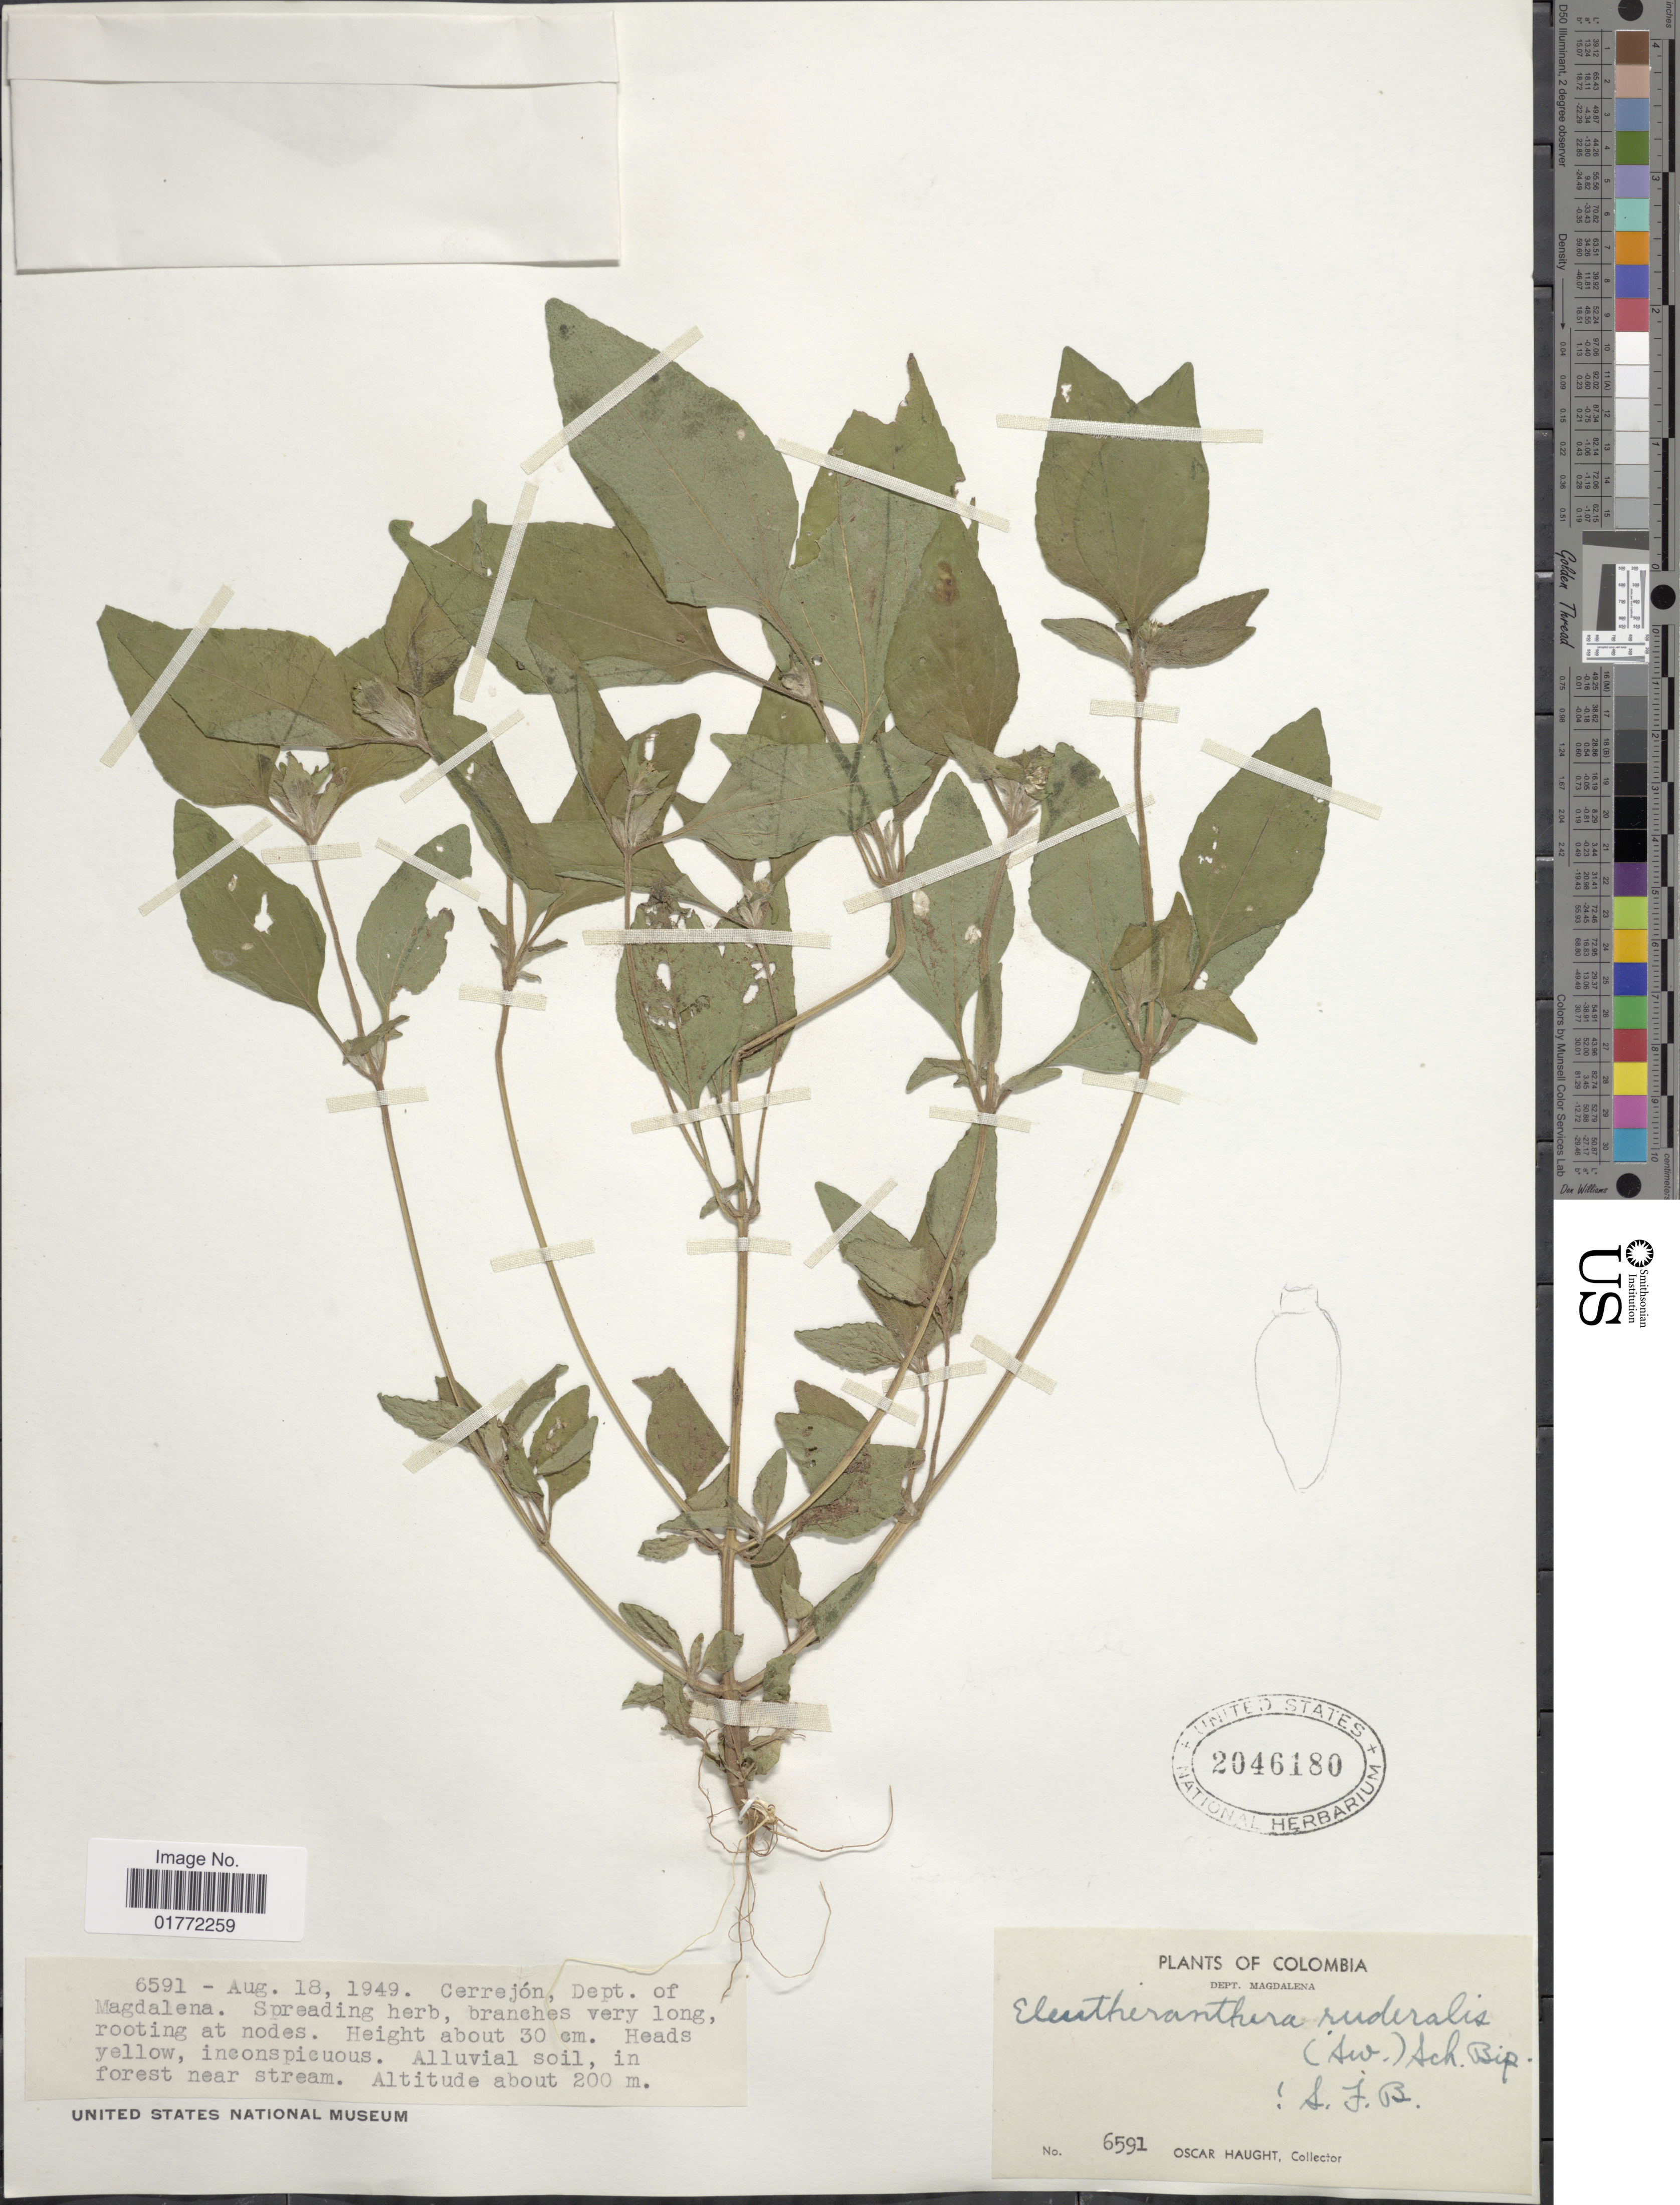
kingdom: Plantae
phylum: Tracheophyta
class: Magnoliopsida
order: Asterales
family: Asteraceae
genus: Eleutheranthera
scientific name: Eleutheranthera ruderalis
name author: (Sw.) Sch. Bip.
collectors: O. L. Haught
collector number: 6591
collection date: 1949-08-18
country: Colombia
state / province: Magdalena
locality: Cerrejon,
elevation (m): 200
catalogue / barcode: US 2046180